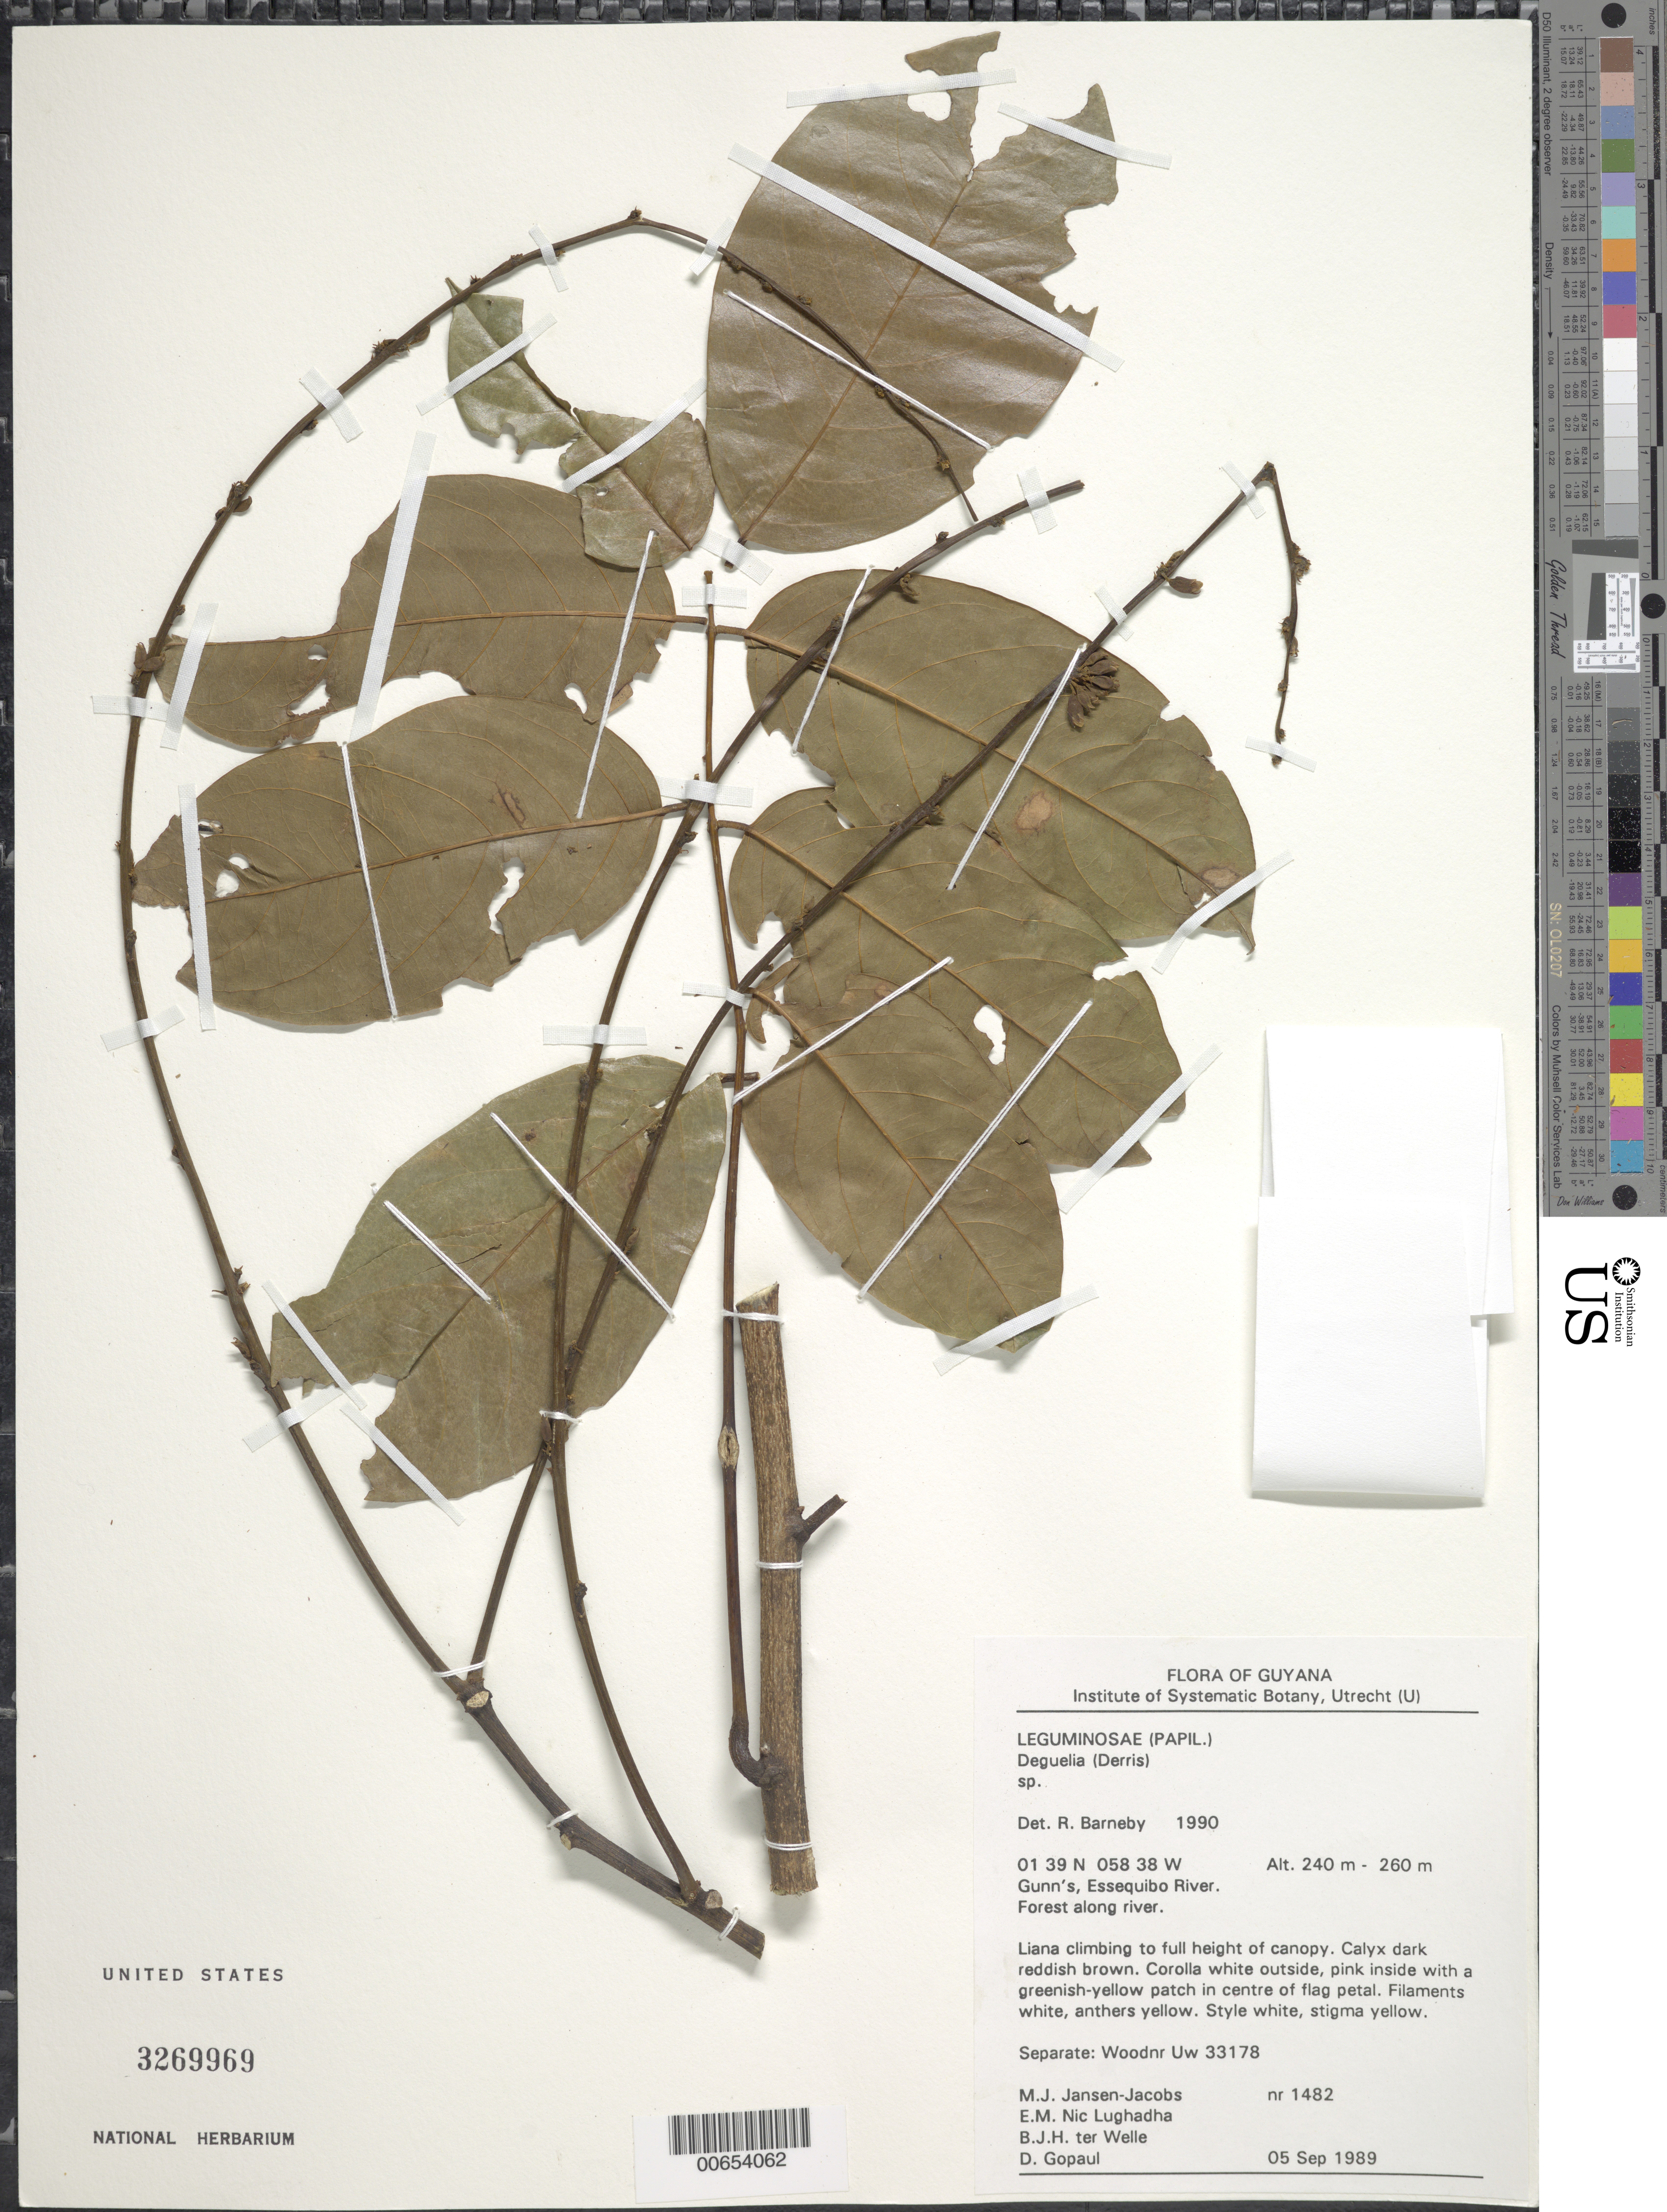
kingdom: Plantae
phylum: Tracheophyta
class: Magnoliopsida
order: Fabales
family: Fabaceae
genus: Deguelia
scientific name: Deguelia sp.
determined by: Barneby, Rupert C., (NY)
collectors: M. J. Jansen-Jacobs, E. Nic Lughadha, B. Welle & D. Gopaul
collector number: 1482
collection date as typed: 5-Sep-89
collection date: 1989-09-05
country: Guyana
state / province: U. Takutu-U. Essequibo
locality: Gunn's, Essequibo River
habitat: Forest along river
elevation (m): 240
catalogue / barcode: US 3269969